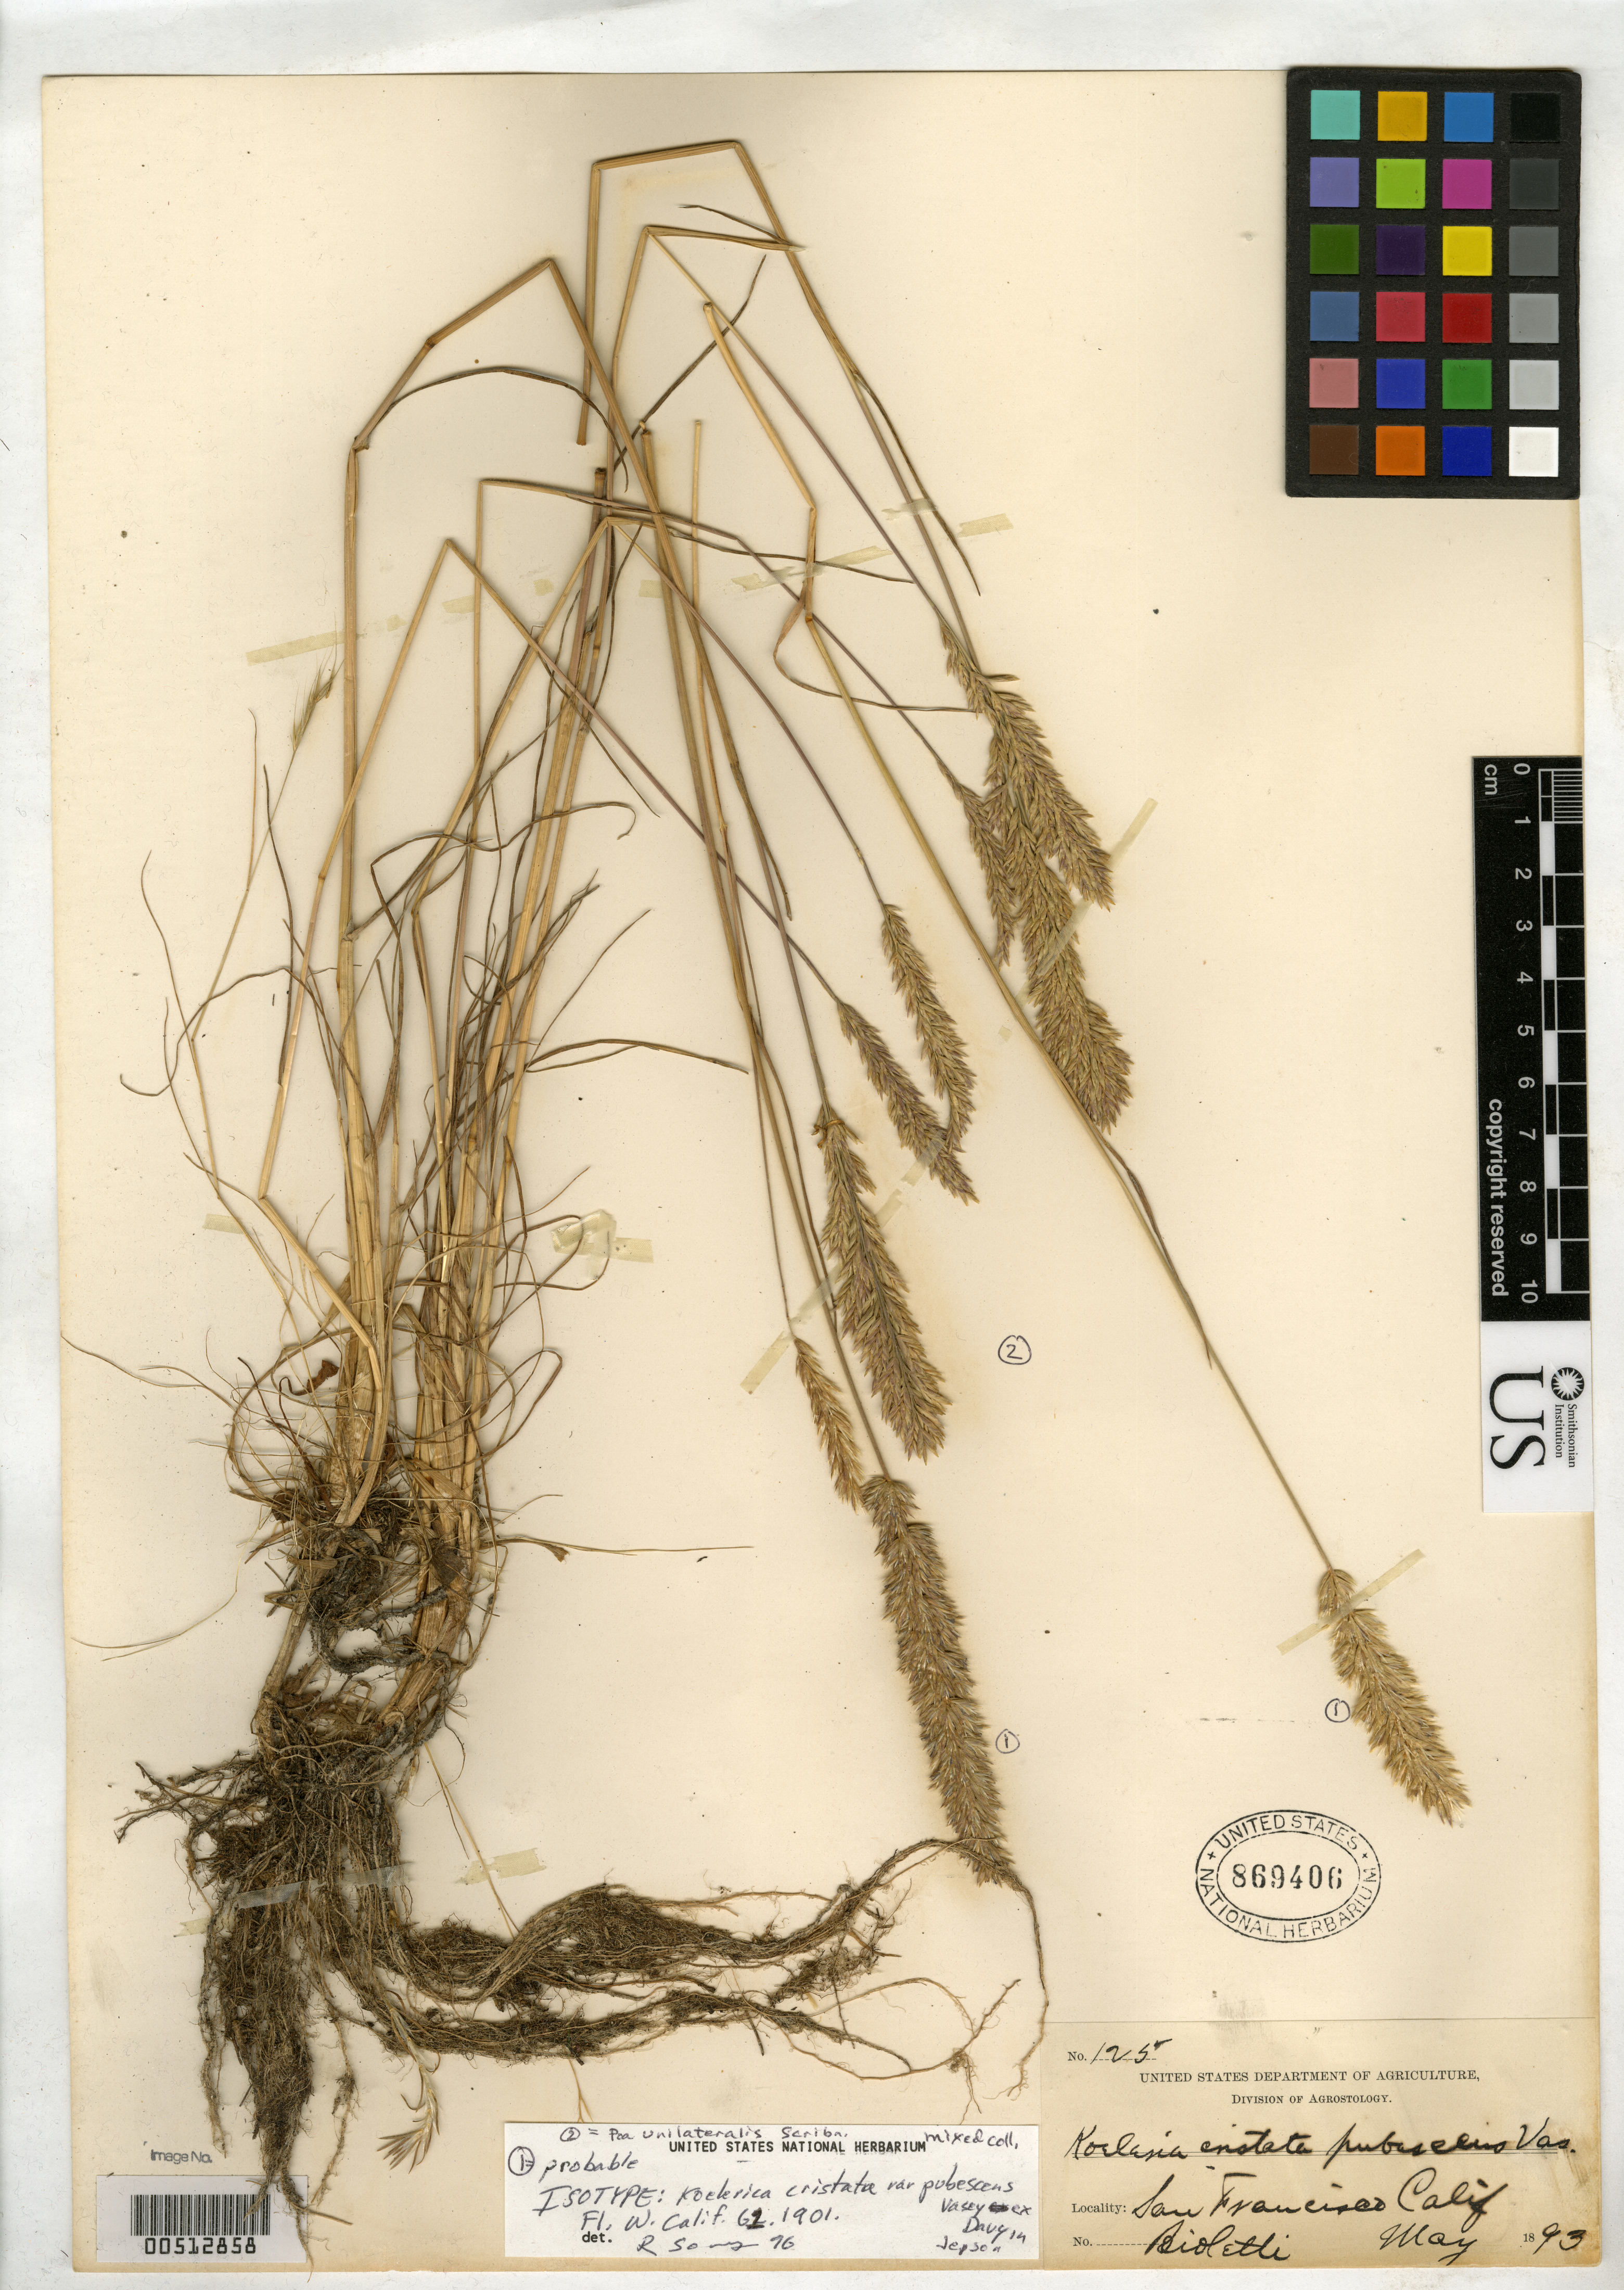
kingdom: Plantae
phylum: Tracheophyta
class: Liliopsida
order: Poales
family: Poaceae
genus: Koeleria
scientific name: Koeleria cristata f. pubescens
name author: Vasey ex Burtt Davy in Jeps.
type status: Isotype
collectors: F. T. Bioletti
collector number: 125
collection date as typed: May 1893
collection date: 1893-05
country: United States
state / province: California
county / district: San Francisco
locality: San Francisco.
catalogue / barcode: US 869406